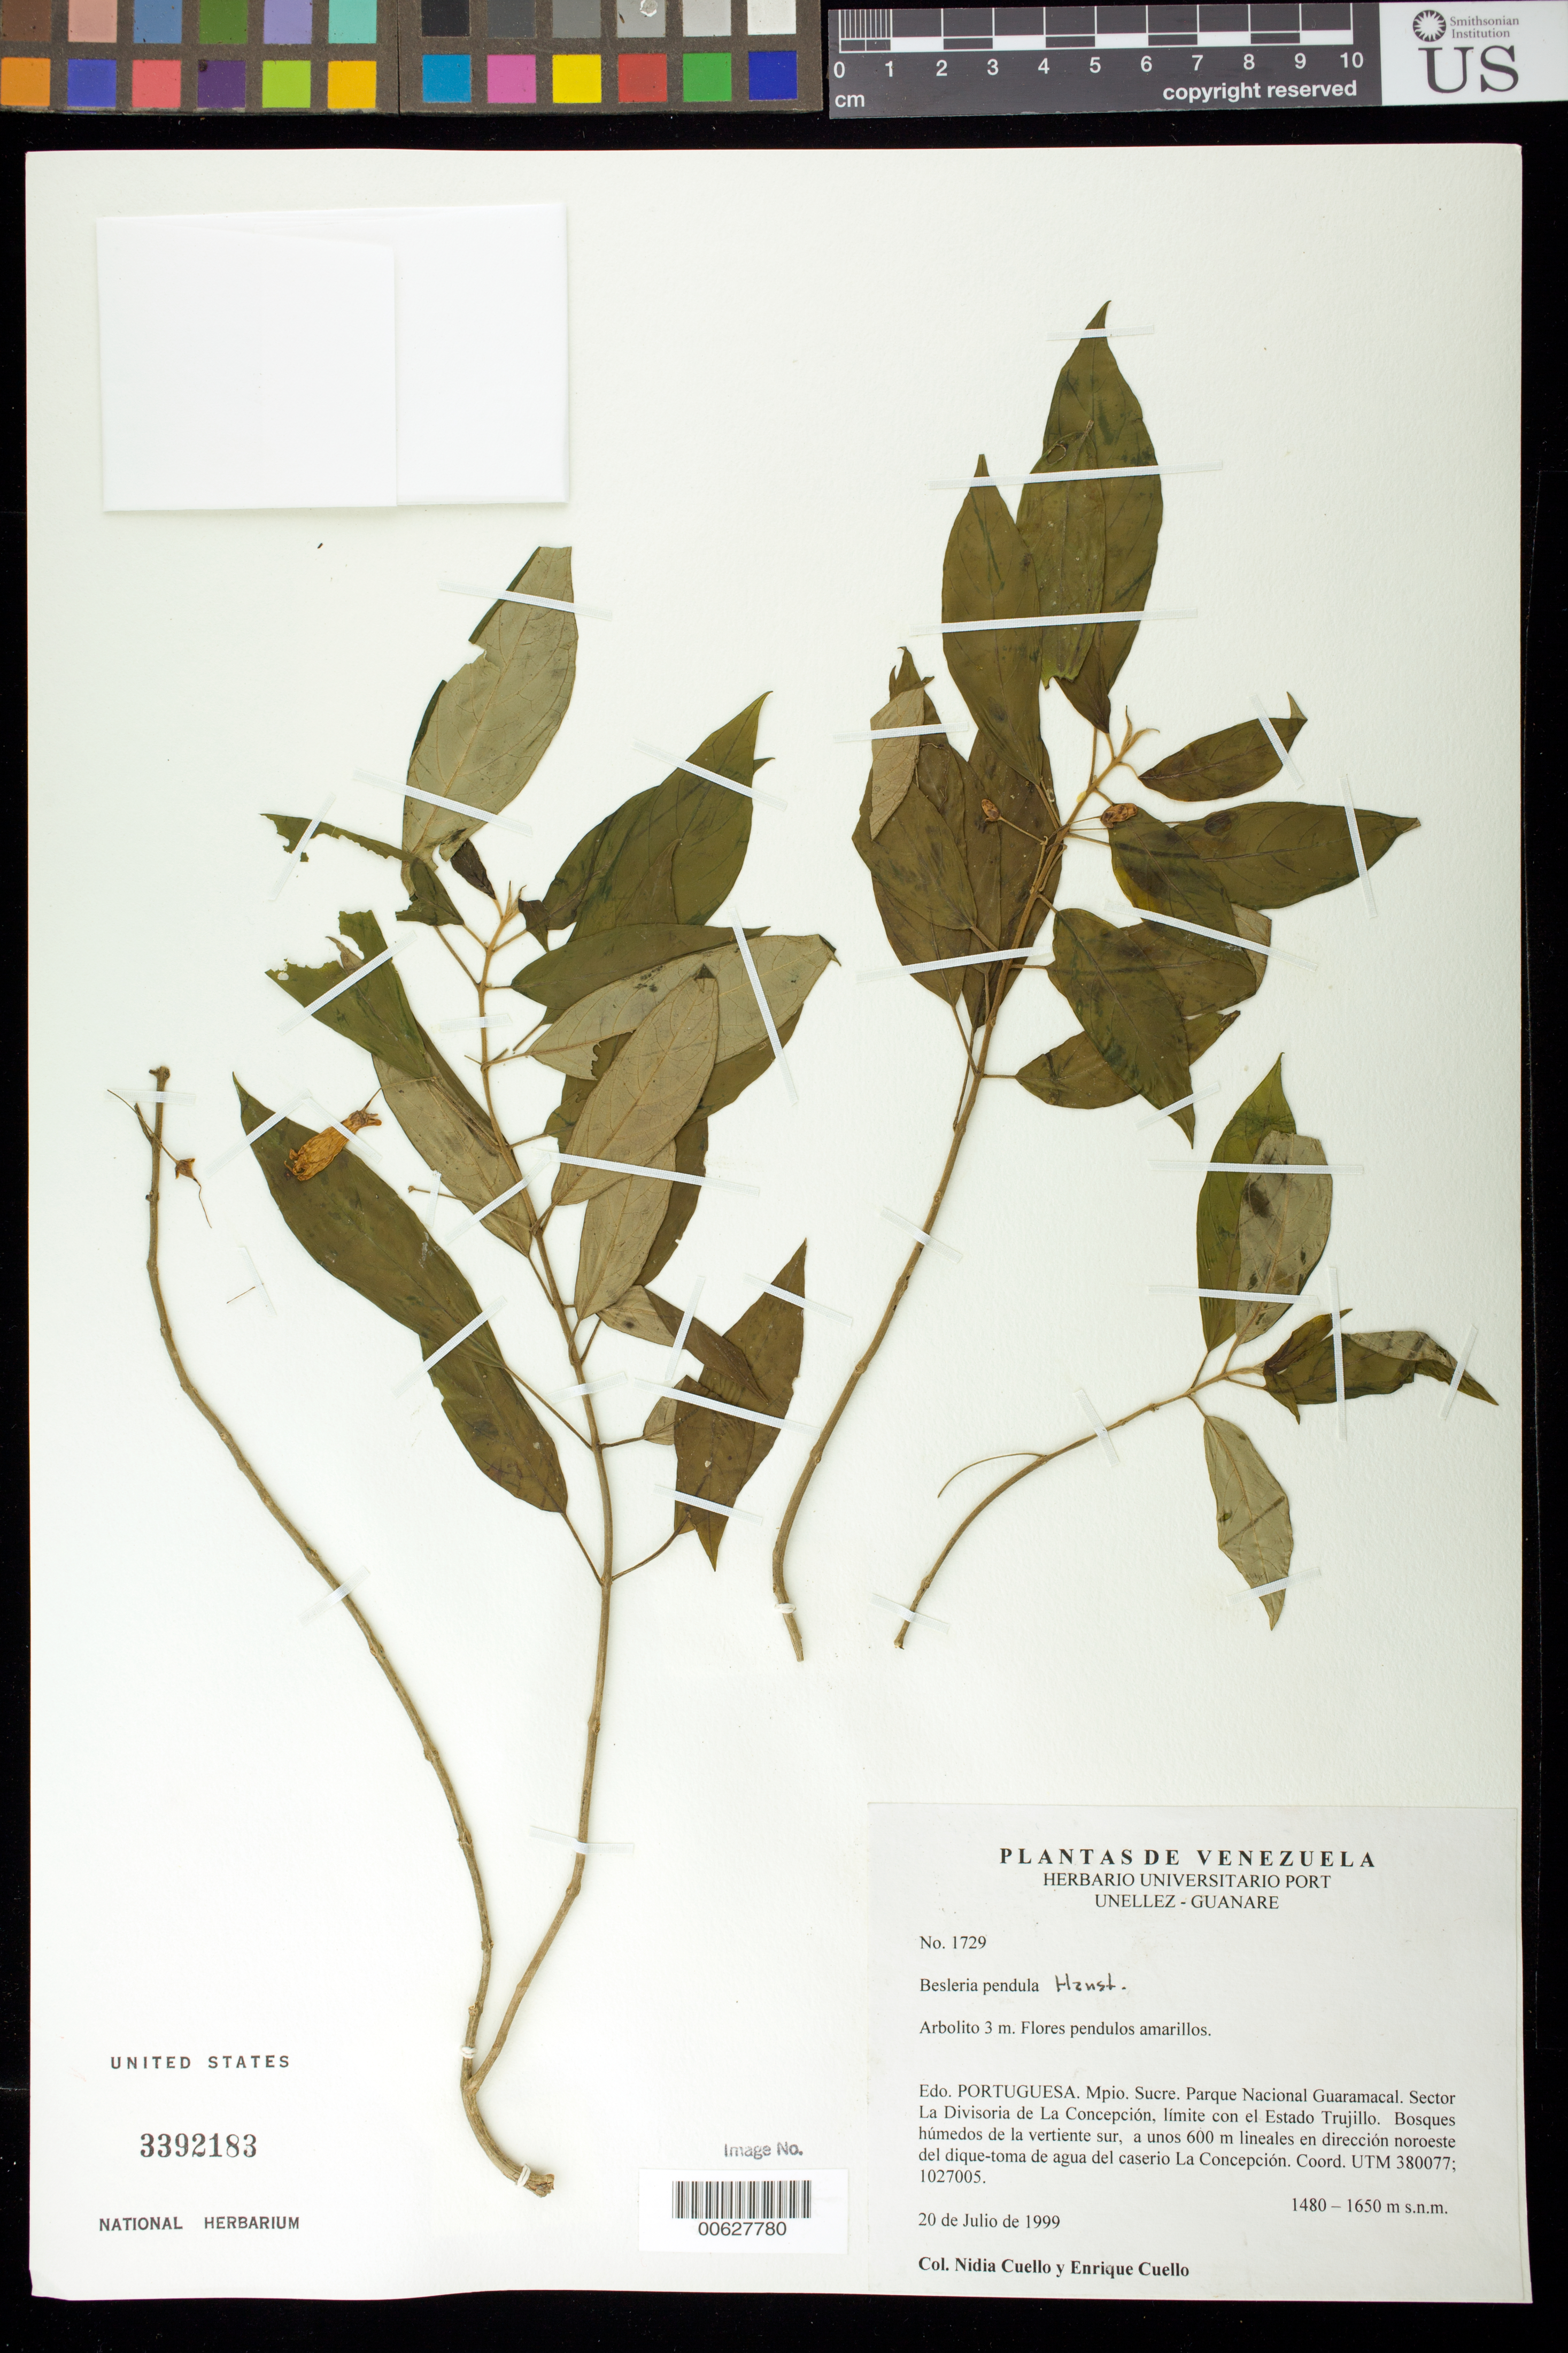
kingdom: Plantae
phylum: Tracheophyta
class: Magnoliopsida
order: Lamiales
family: Gesneriaceae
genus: Besleria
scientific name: Besleria pendula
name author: Hanst.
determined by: Skog, Laurence E.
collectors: N. L. Cuello & E. Cuello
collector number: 1729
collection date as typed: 20 Jul 1999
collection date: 1999-07-20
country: Venezuela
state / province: Portuguesa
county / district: Sucre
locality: Parque Nacional Guaramacal. Sector La Divisoria de La Concepción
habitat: Bosque húmedos de la vertiente sur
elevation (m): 1480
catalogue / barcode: US 3392183